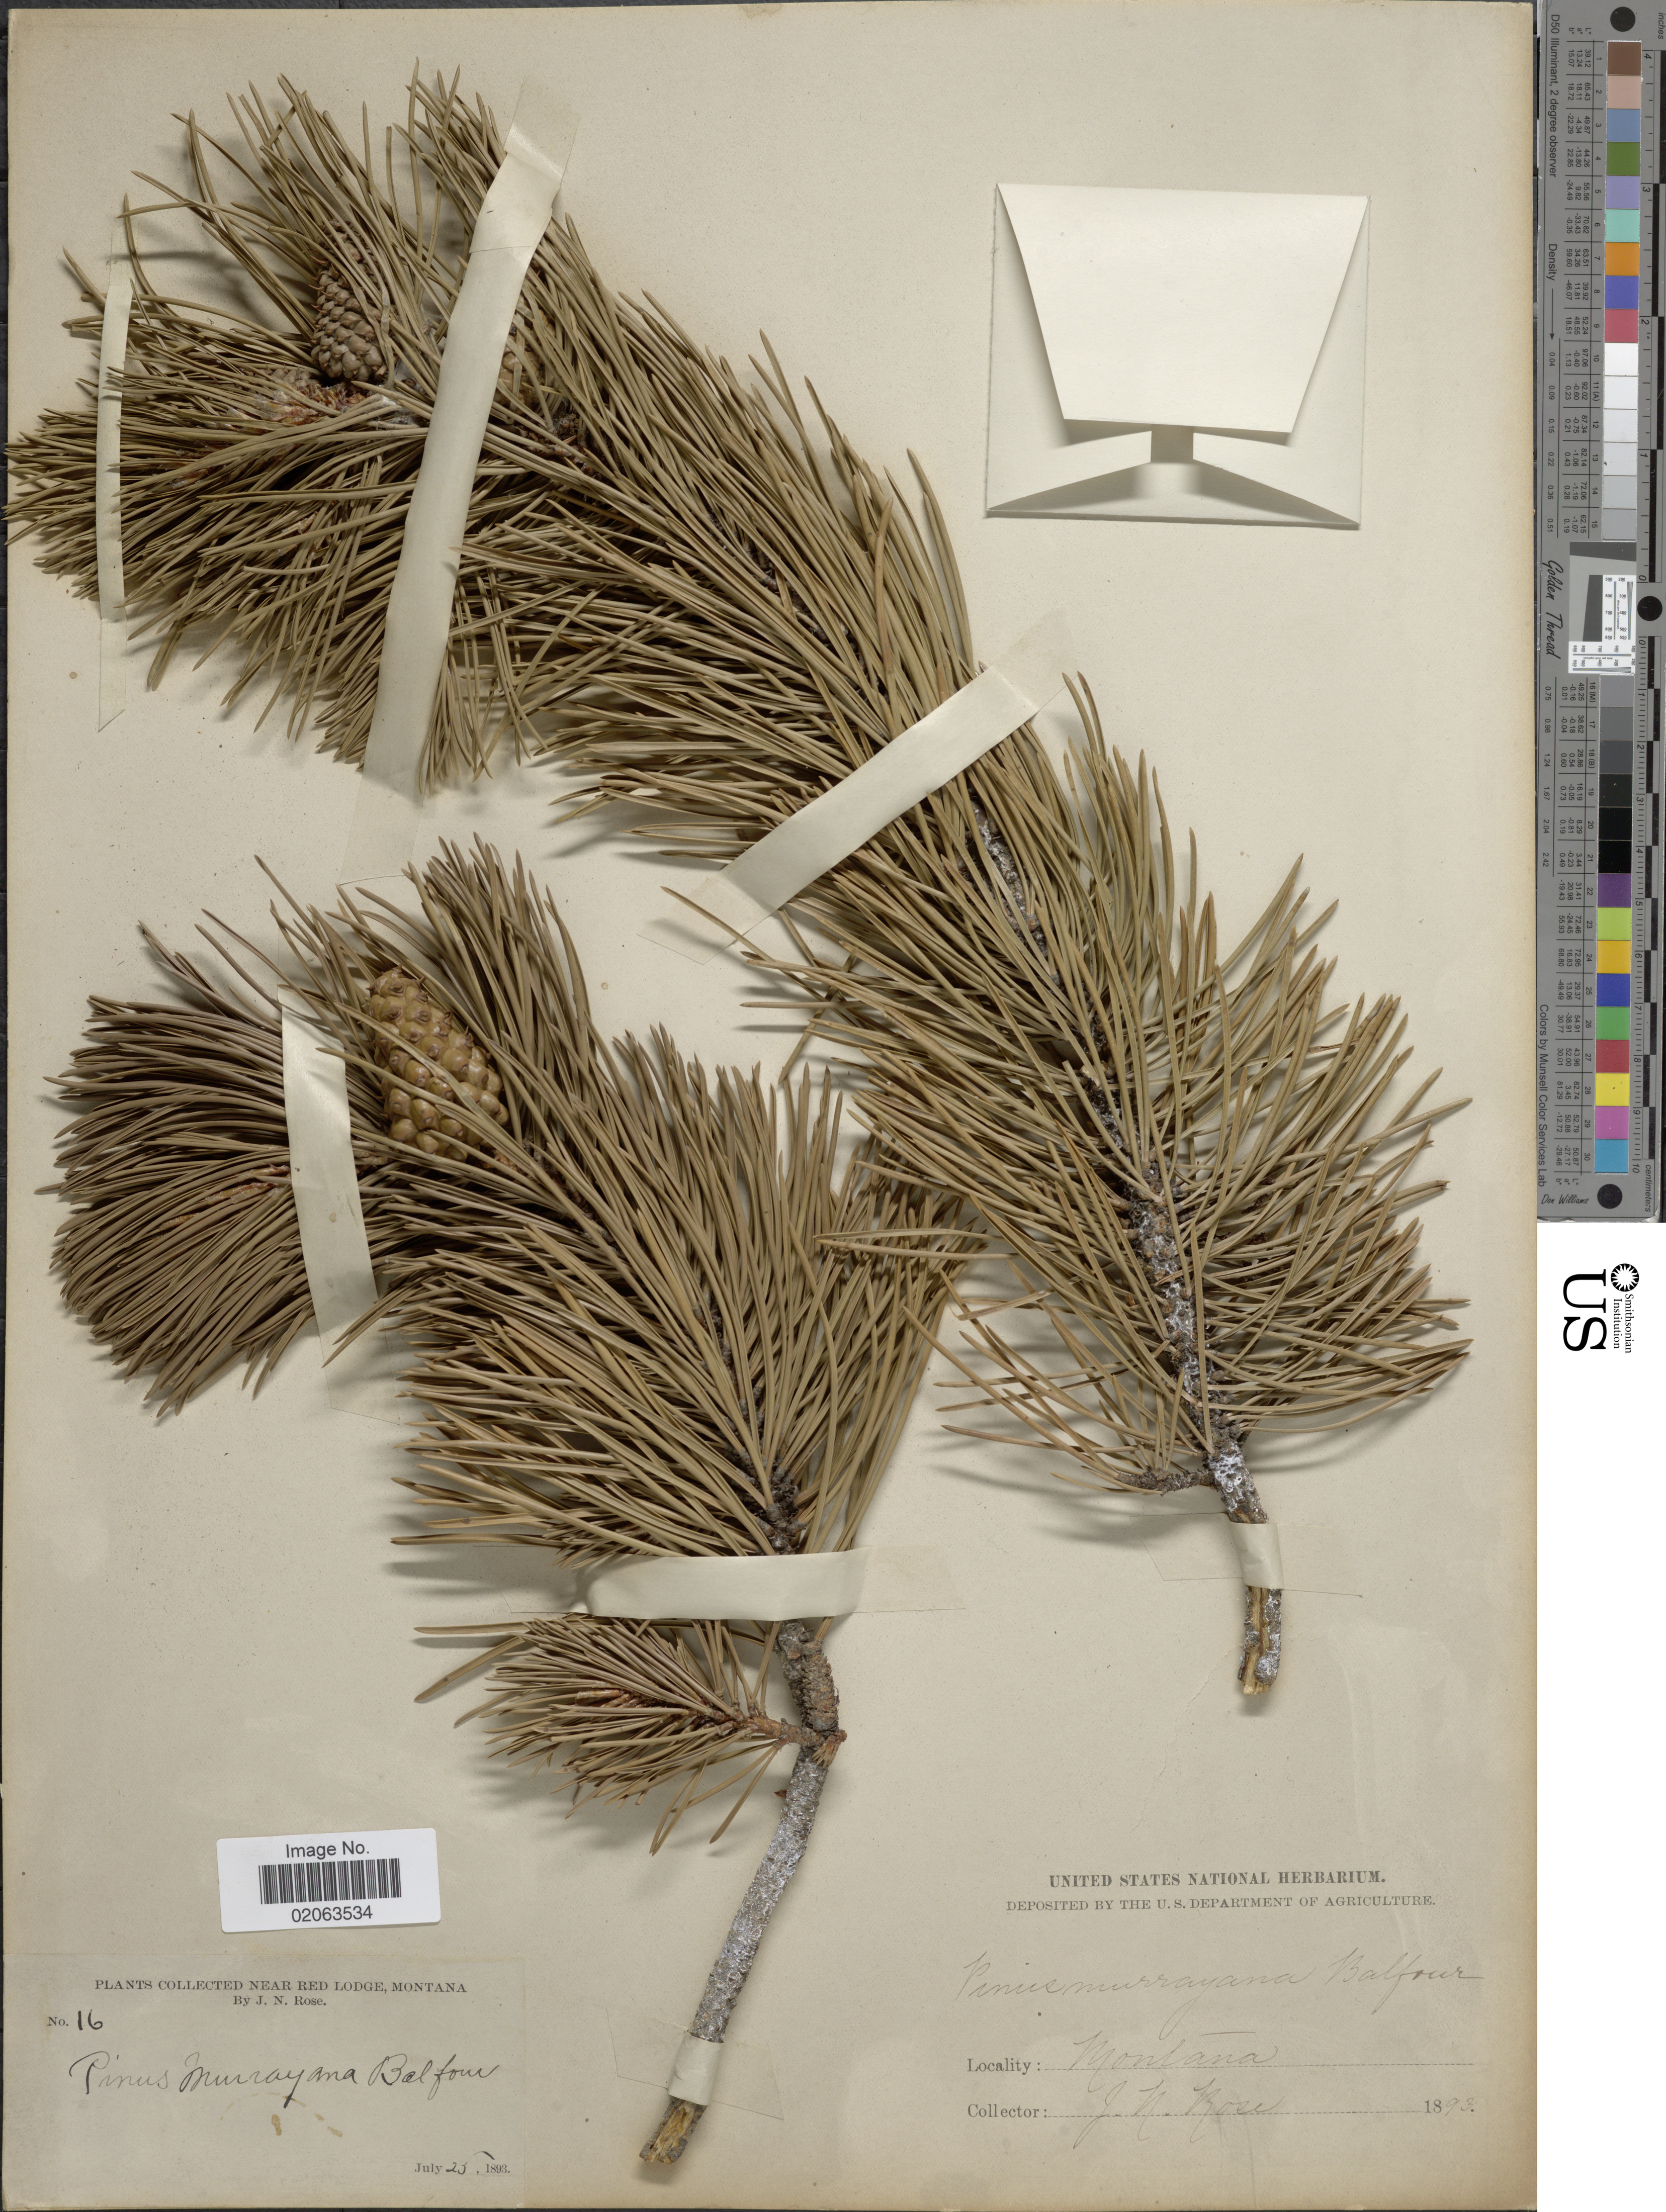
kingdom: Plantae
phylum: Tracheophyta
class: Pinopsida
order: Pinales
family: Pinaceae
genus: Pinus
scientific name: Pinus contorta var. latifolia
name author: Engelm. ex S. Watson in C. King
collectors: J. N. Rose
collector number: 16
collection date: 1893-07-25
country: United States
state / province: Montana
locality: Near Red Lodge, Montana.